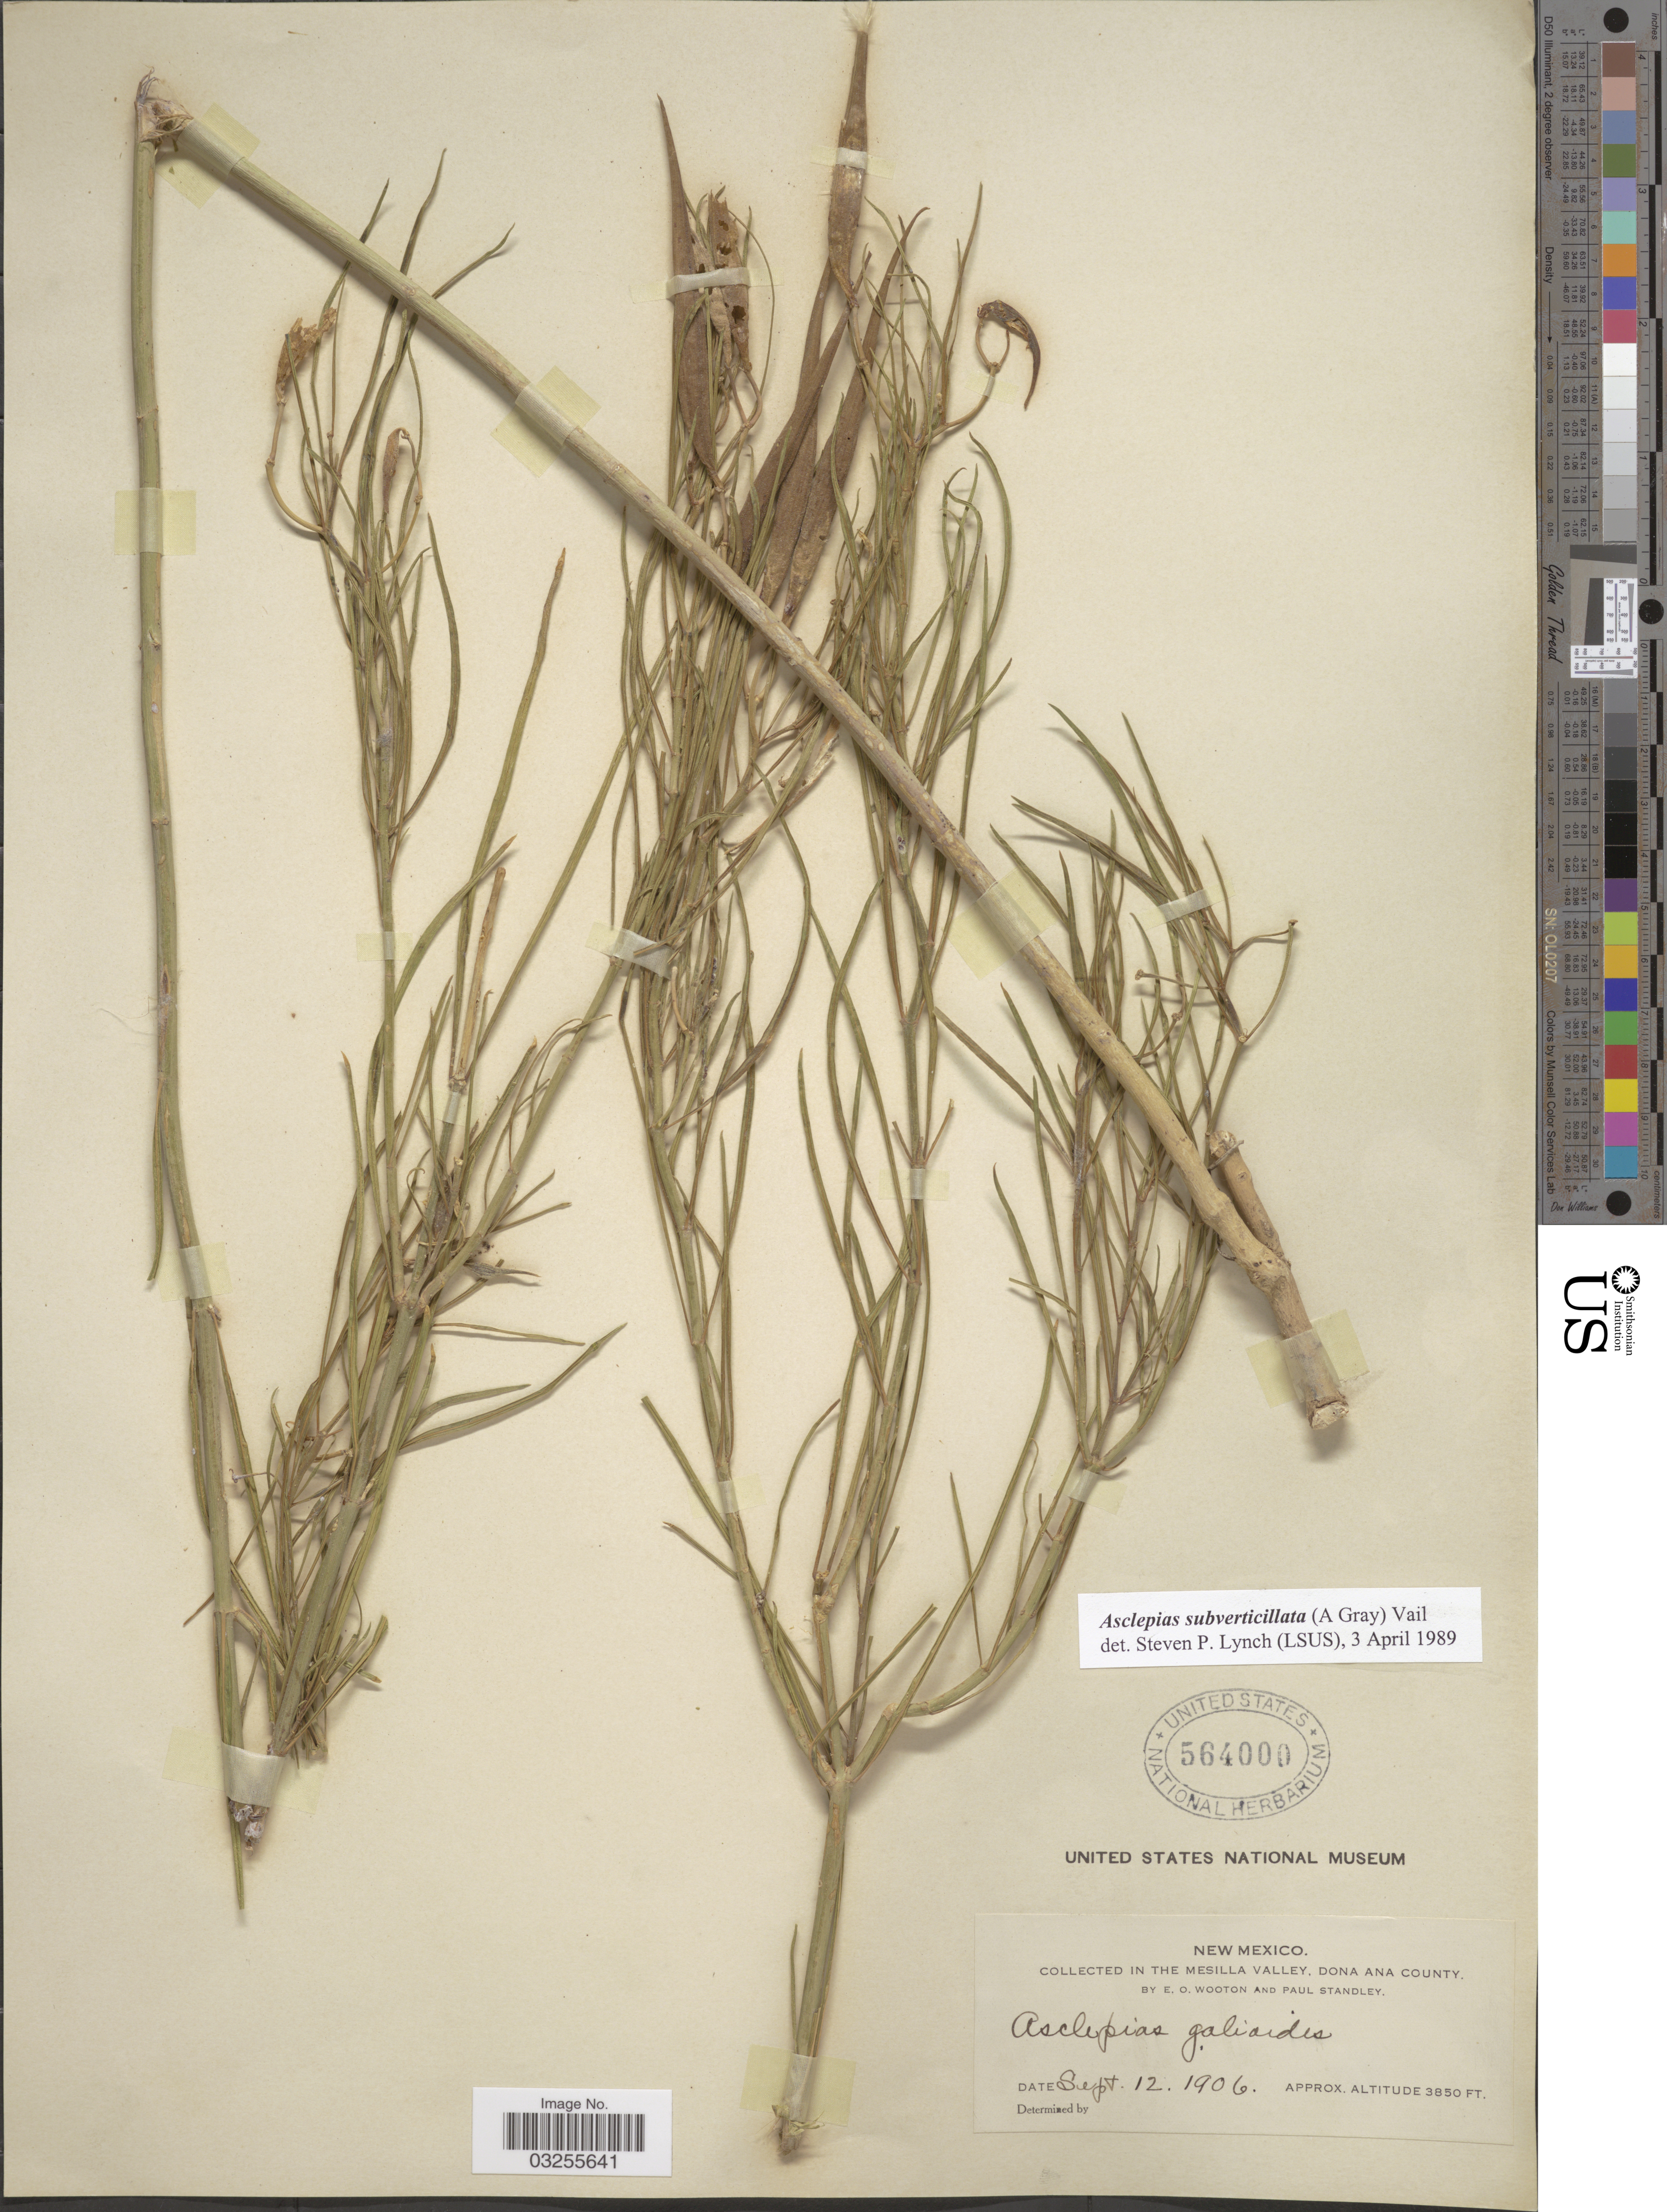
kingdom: Plantae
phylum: Tracheophyta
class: Magnoliopsida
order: Gentianales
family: Apocynaceae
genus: Asclepias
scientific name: Asclepias subverticillata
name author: (A. Gray) Vail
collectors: E. O. Wooton & P. C. Standley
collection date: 1906-09-12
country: United States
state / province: New Mexico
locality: In the Mesilla Valley, Dona Ana County.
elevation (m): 1173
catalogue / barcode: US 564000